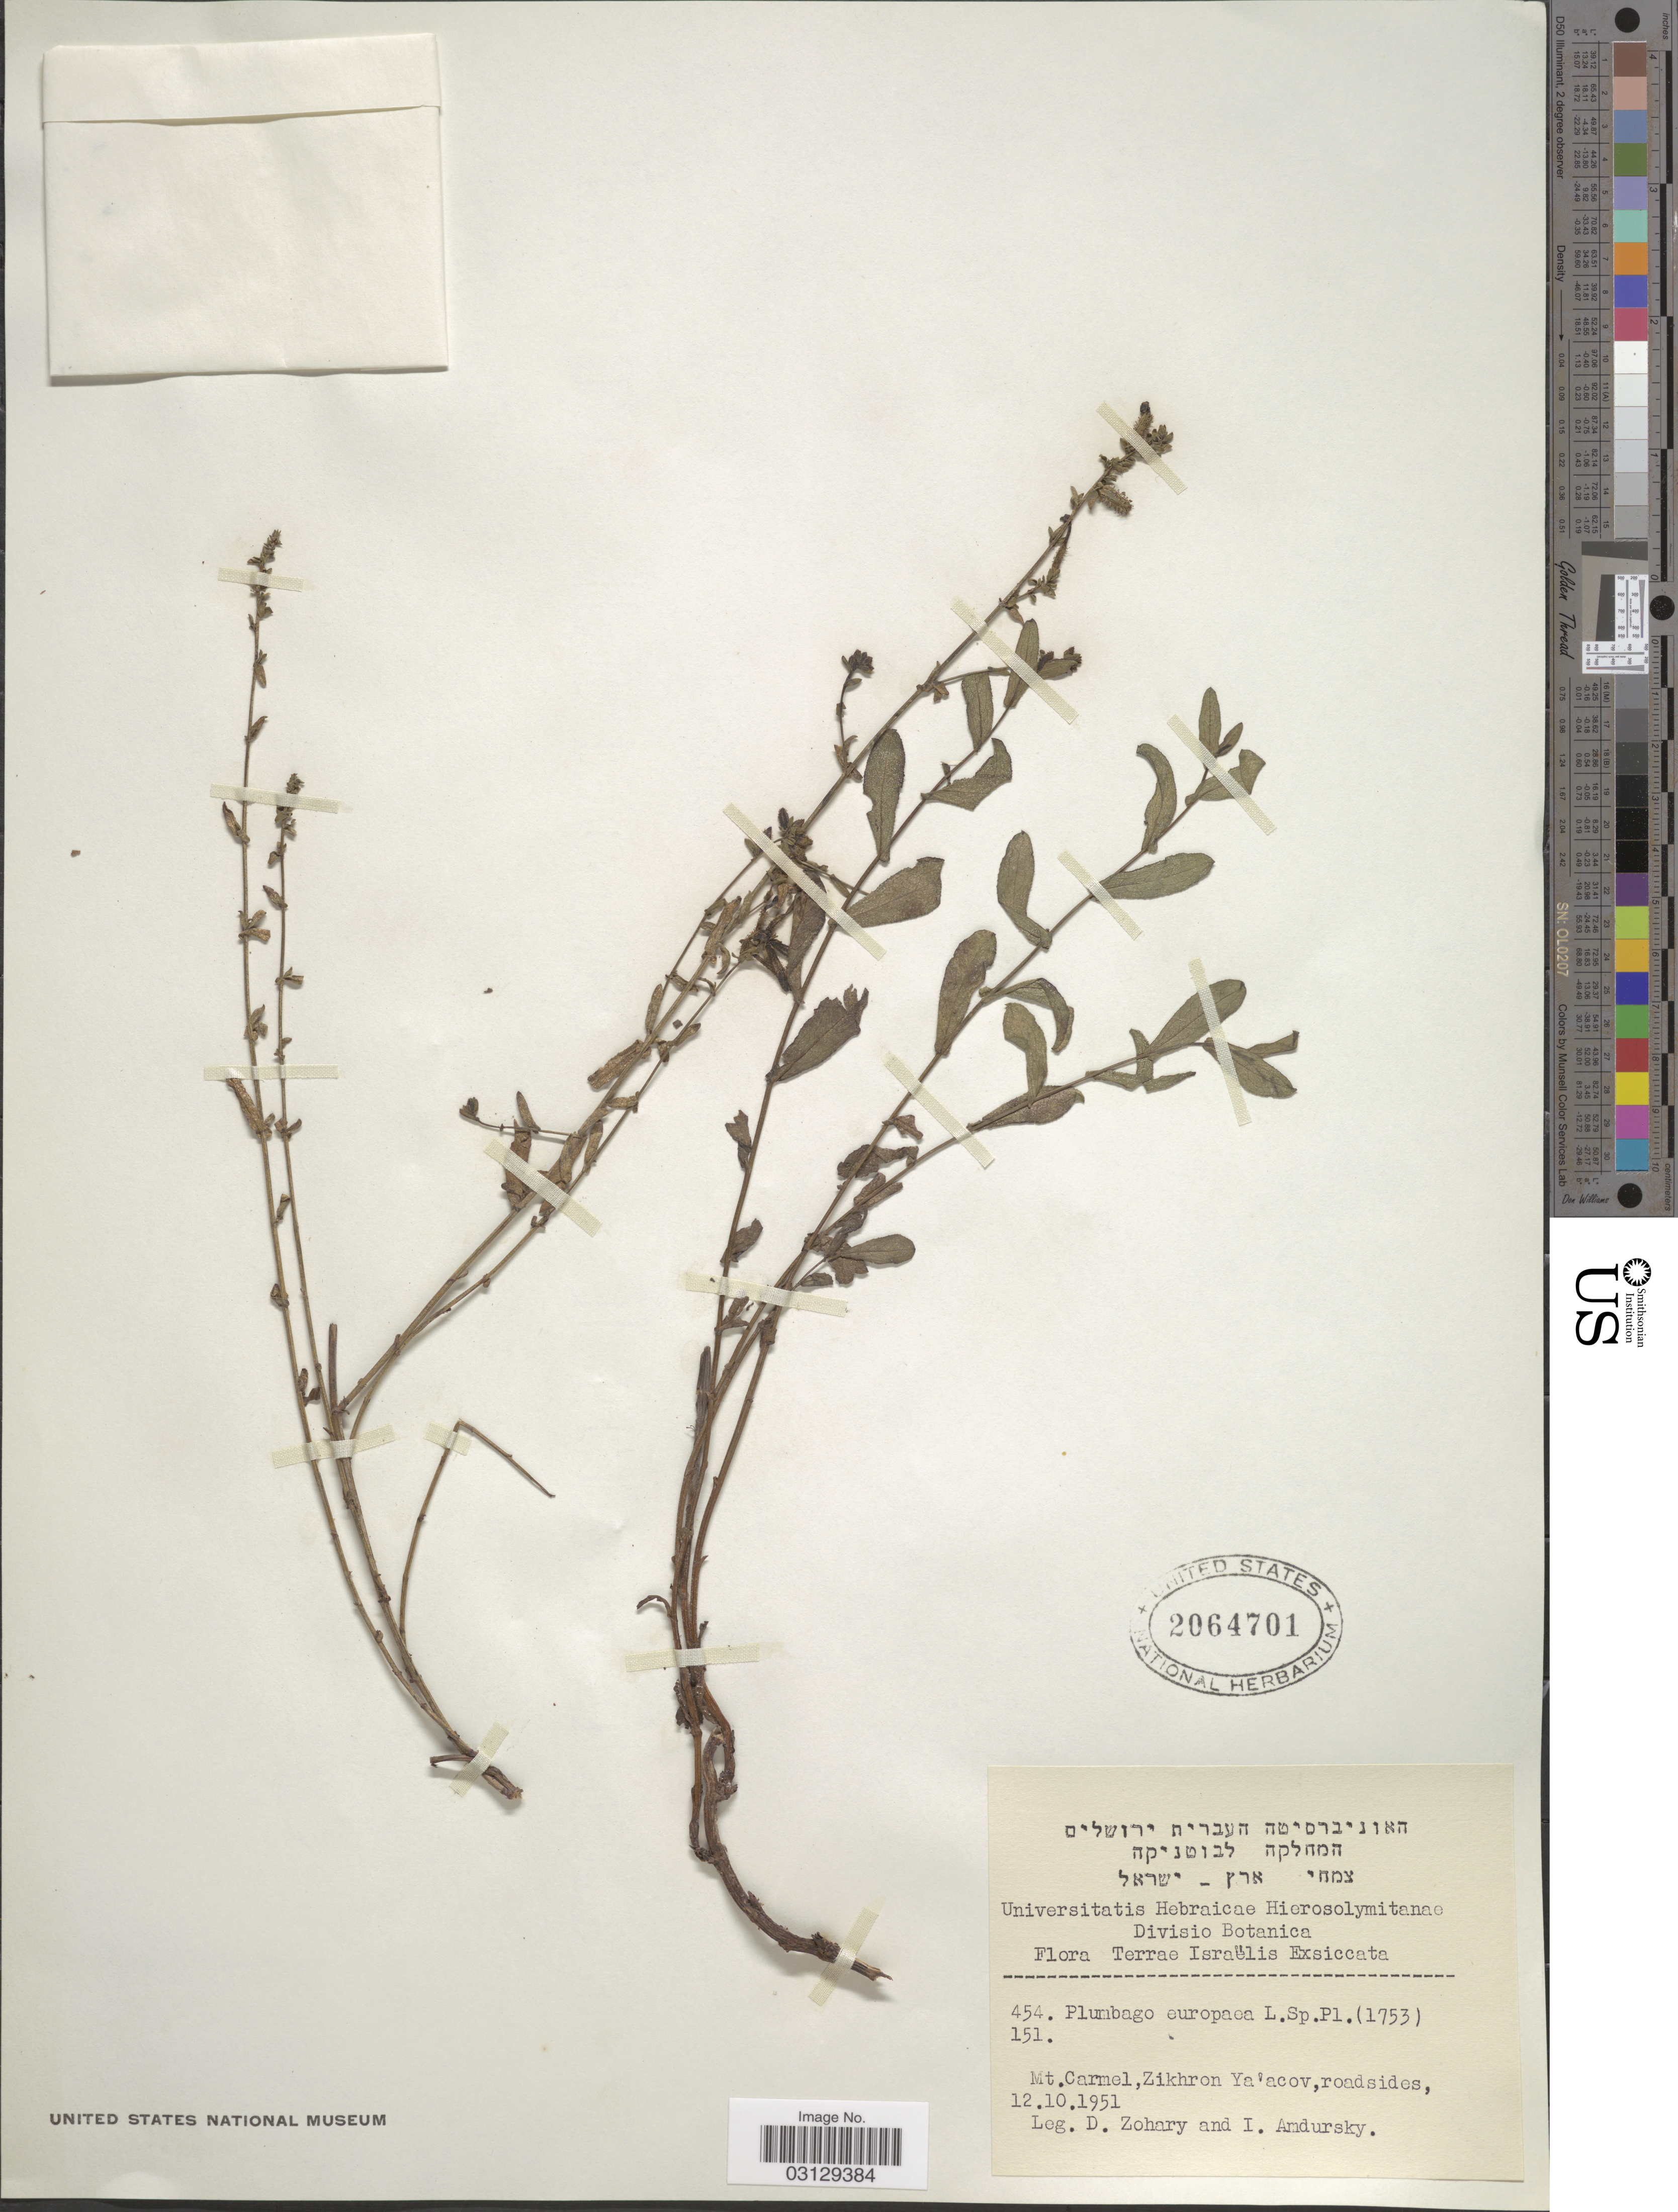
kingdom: Plantae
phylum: Tracheophyta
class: Magnoliopsida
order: Caryophyllales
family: Plumbaginaceae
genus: Plumbago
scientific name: Plumbago europaea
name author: L.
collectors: D. Zohary & I. Amdursky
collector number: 454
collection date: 1951-10-12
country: Israel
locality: Terrae Israëlis. Mt. Carmel, Zikhron Ya'acov, roadsides.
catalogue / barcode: US 2064701